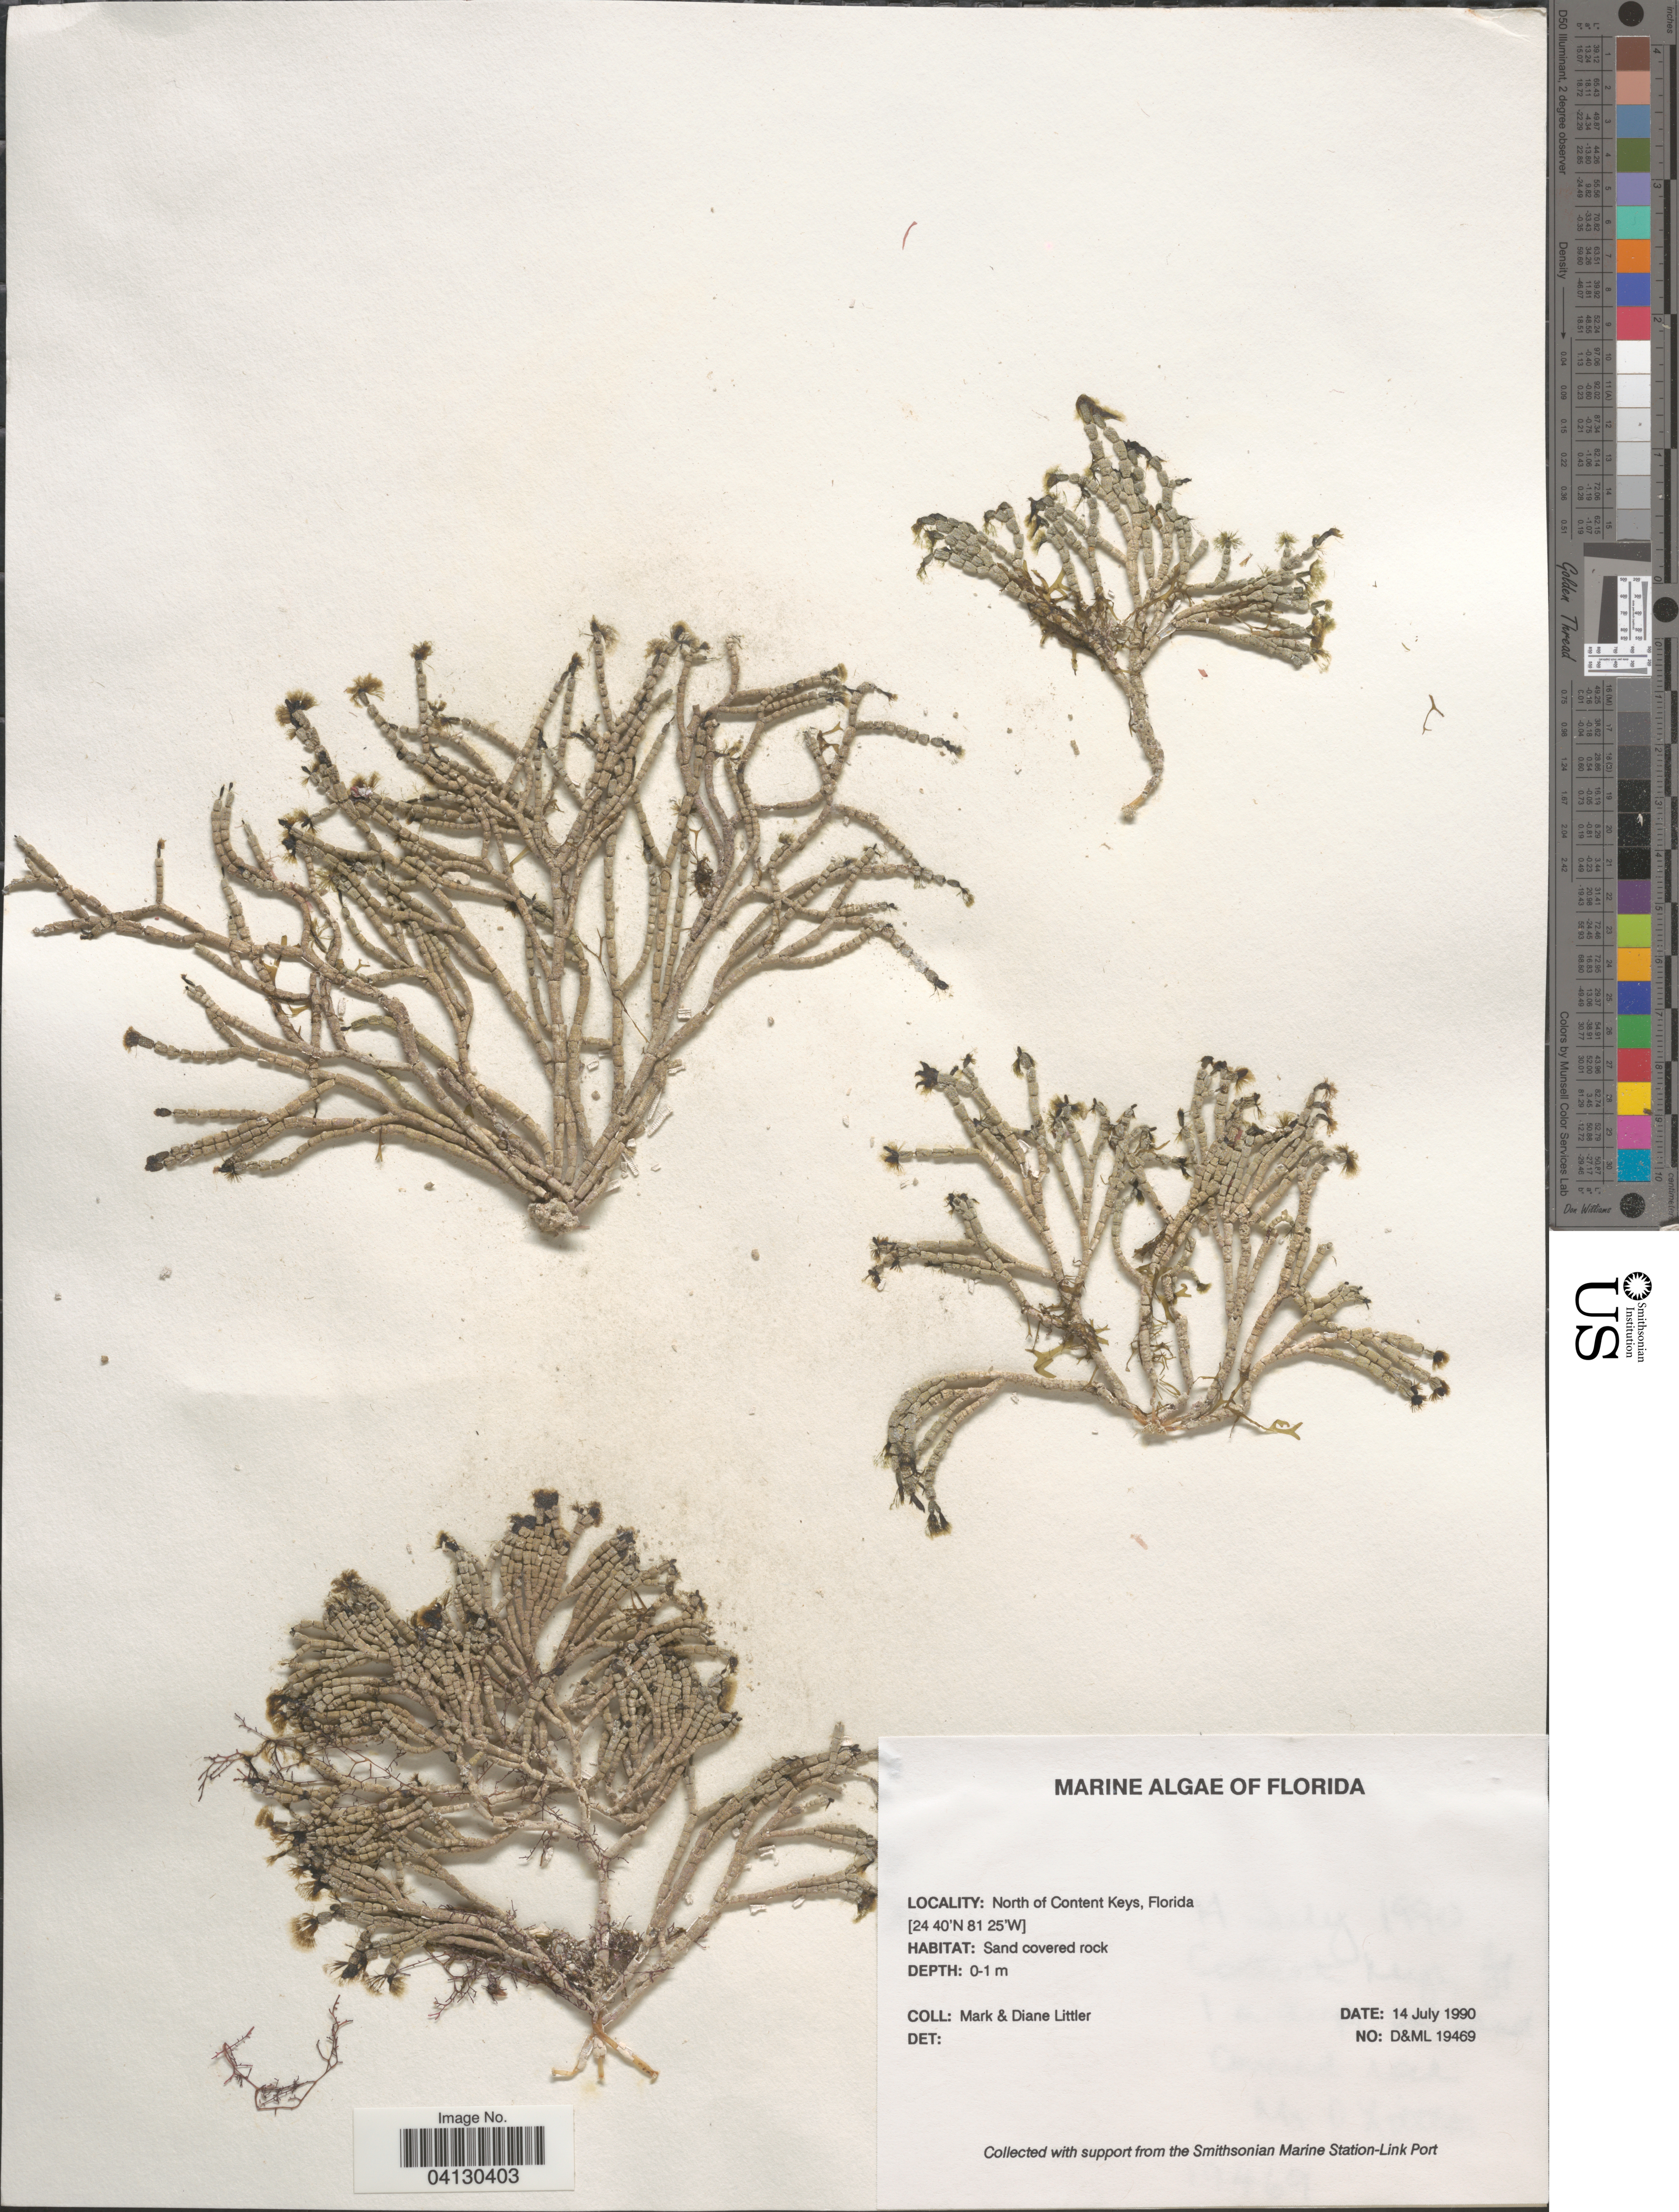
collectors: M. M. Littler & D. S. Littler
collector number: D&ML19469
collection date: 1990-07-14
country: United States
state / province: Florida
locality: North of Content Keys.